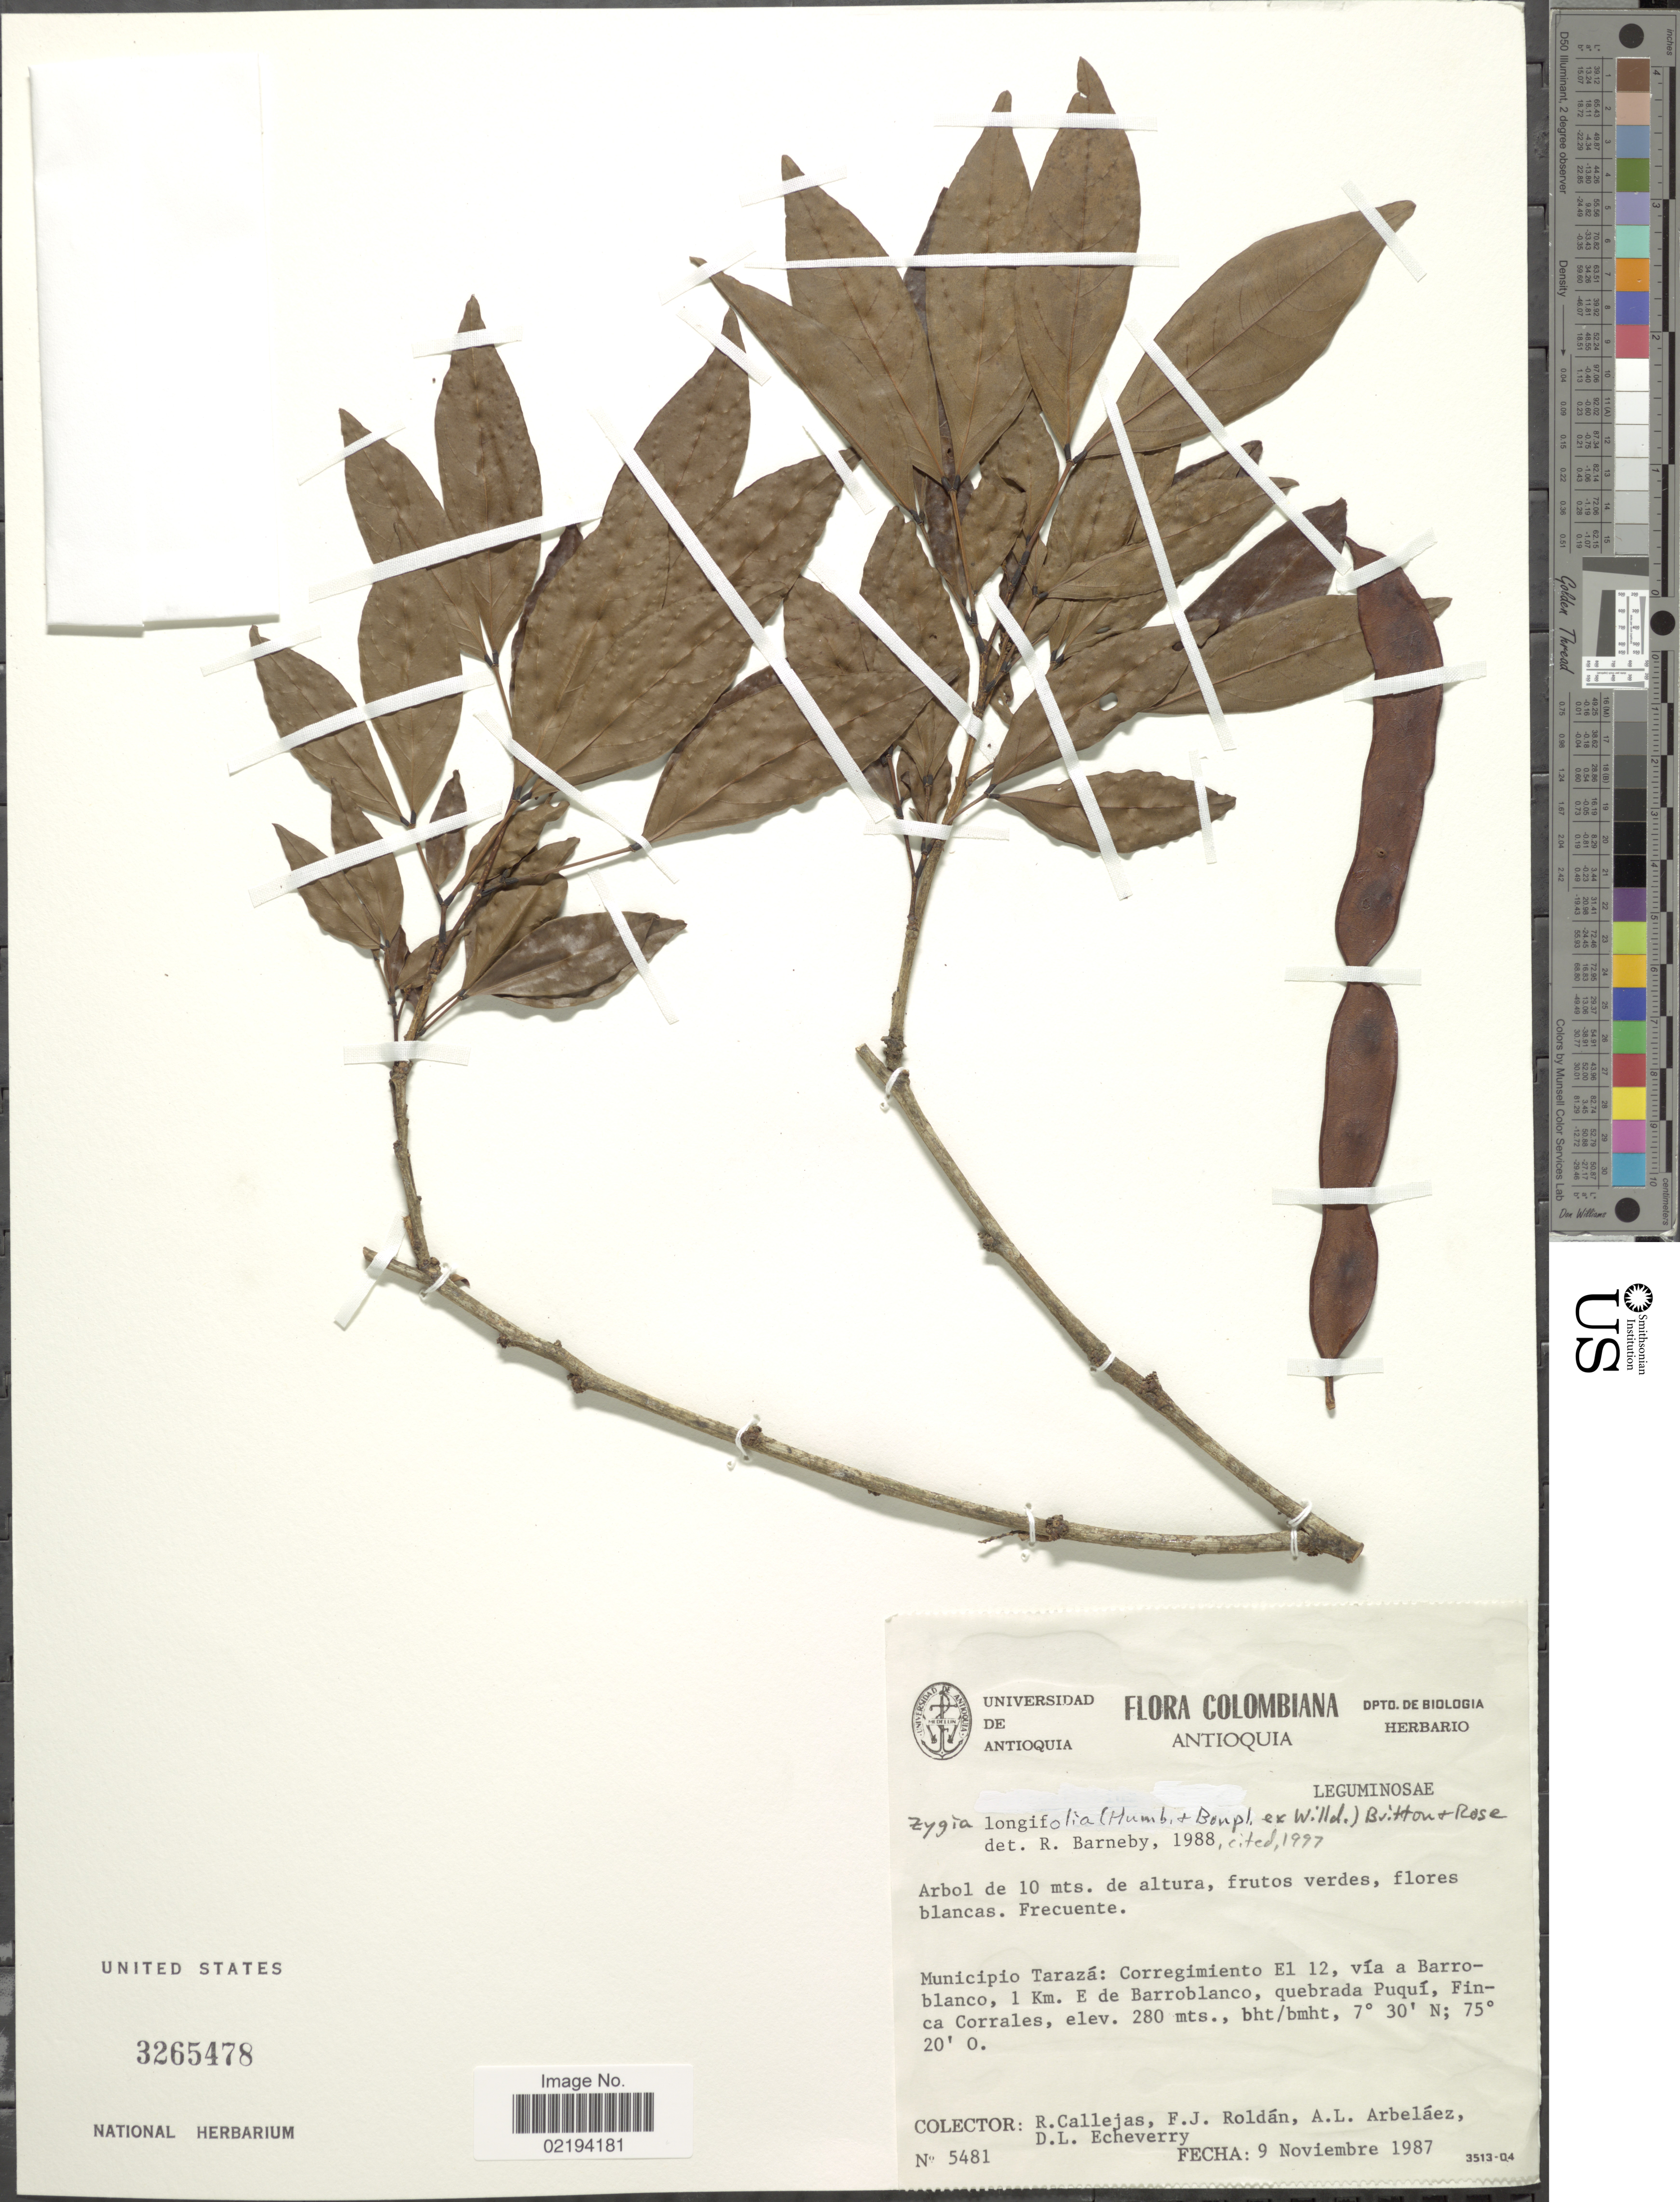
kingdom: Plantae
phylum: Tracheophyta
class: Magnoliopsida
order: Fabales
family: Fabaceae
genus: Zygia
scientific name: Zygia longifolia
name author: (Willd.) Britton & Rose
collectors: R. Callejas, F. J. Roldán, A. Arbeláez Alvarez & D. Echeverry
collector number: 5481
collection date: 1987-11-09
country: Colombia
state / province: Antioquia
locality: Municipio Tarazá: Corregimiento El 12, vía a Barroblanco, 1 Km E de Barroblanco, quebrada Puquí, Finca Corrales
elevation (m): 280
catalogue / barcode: US 3265478